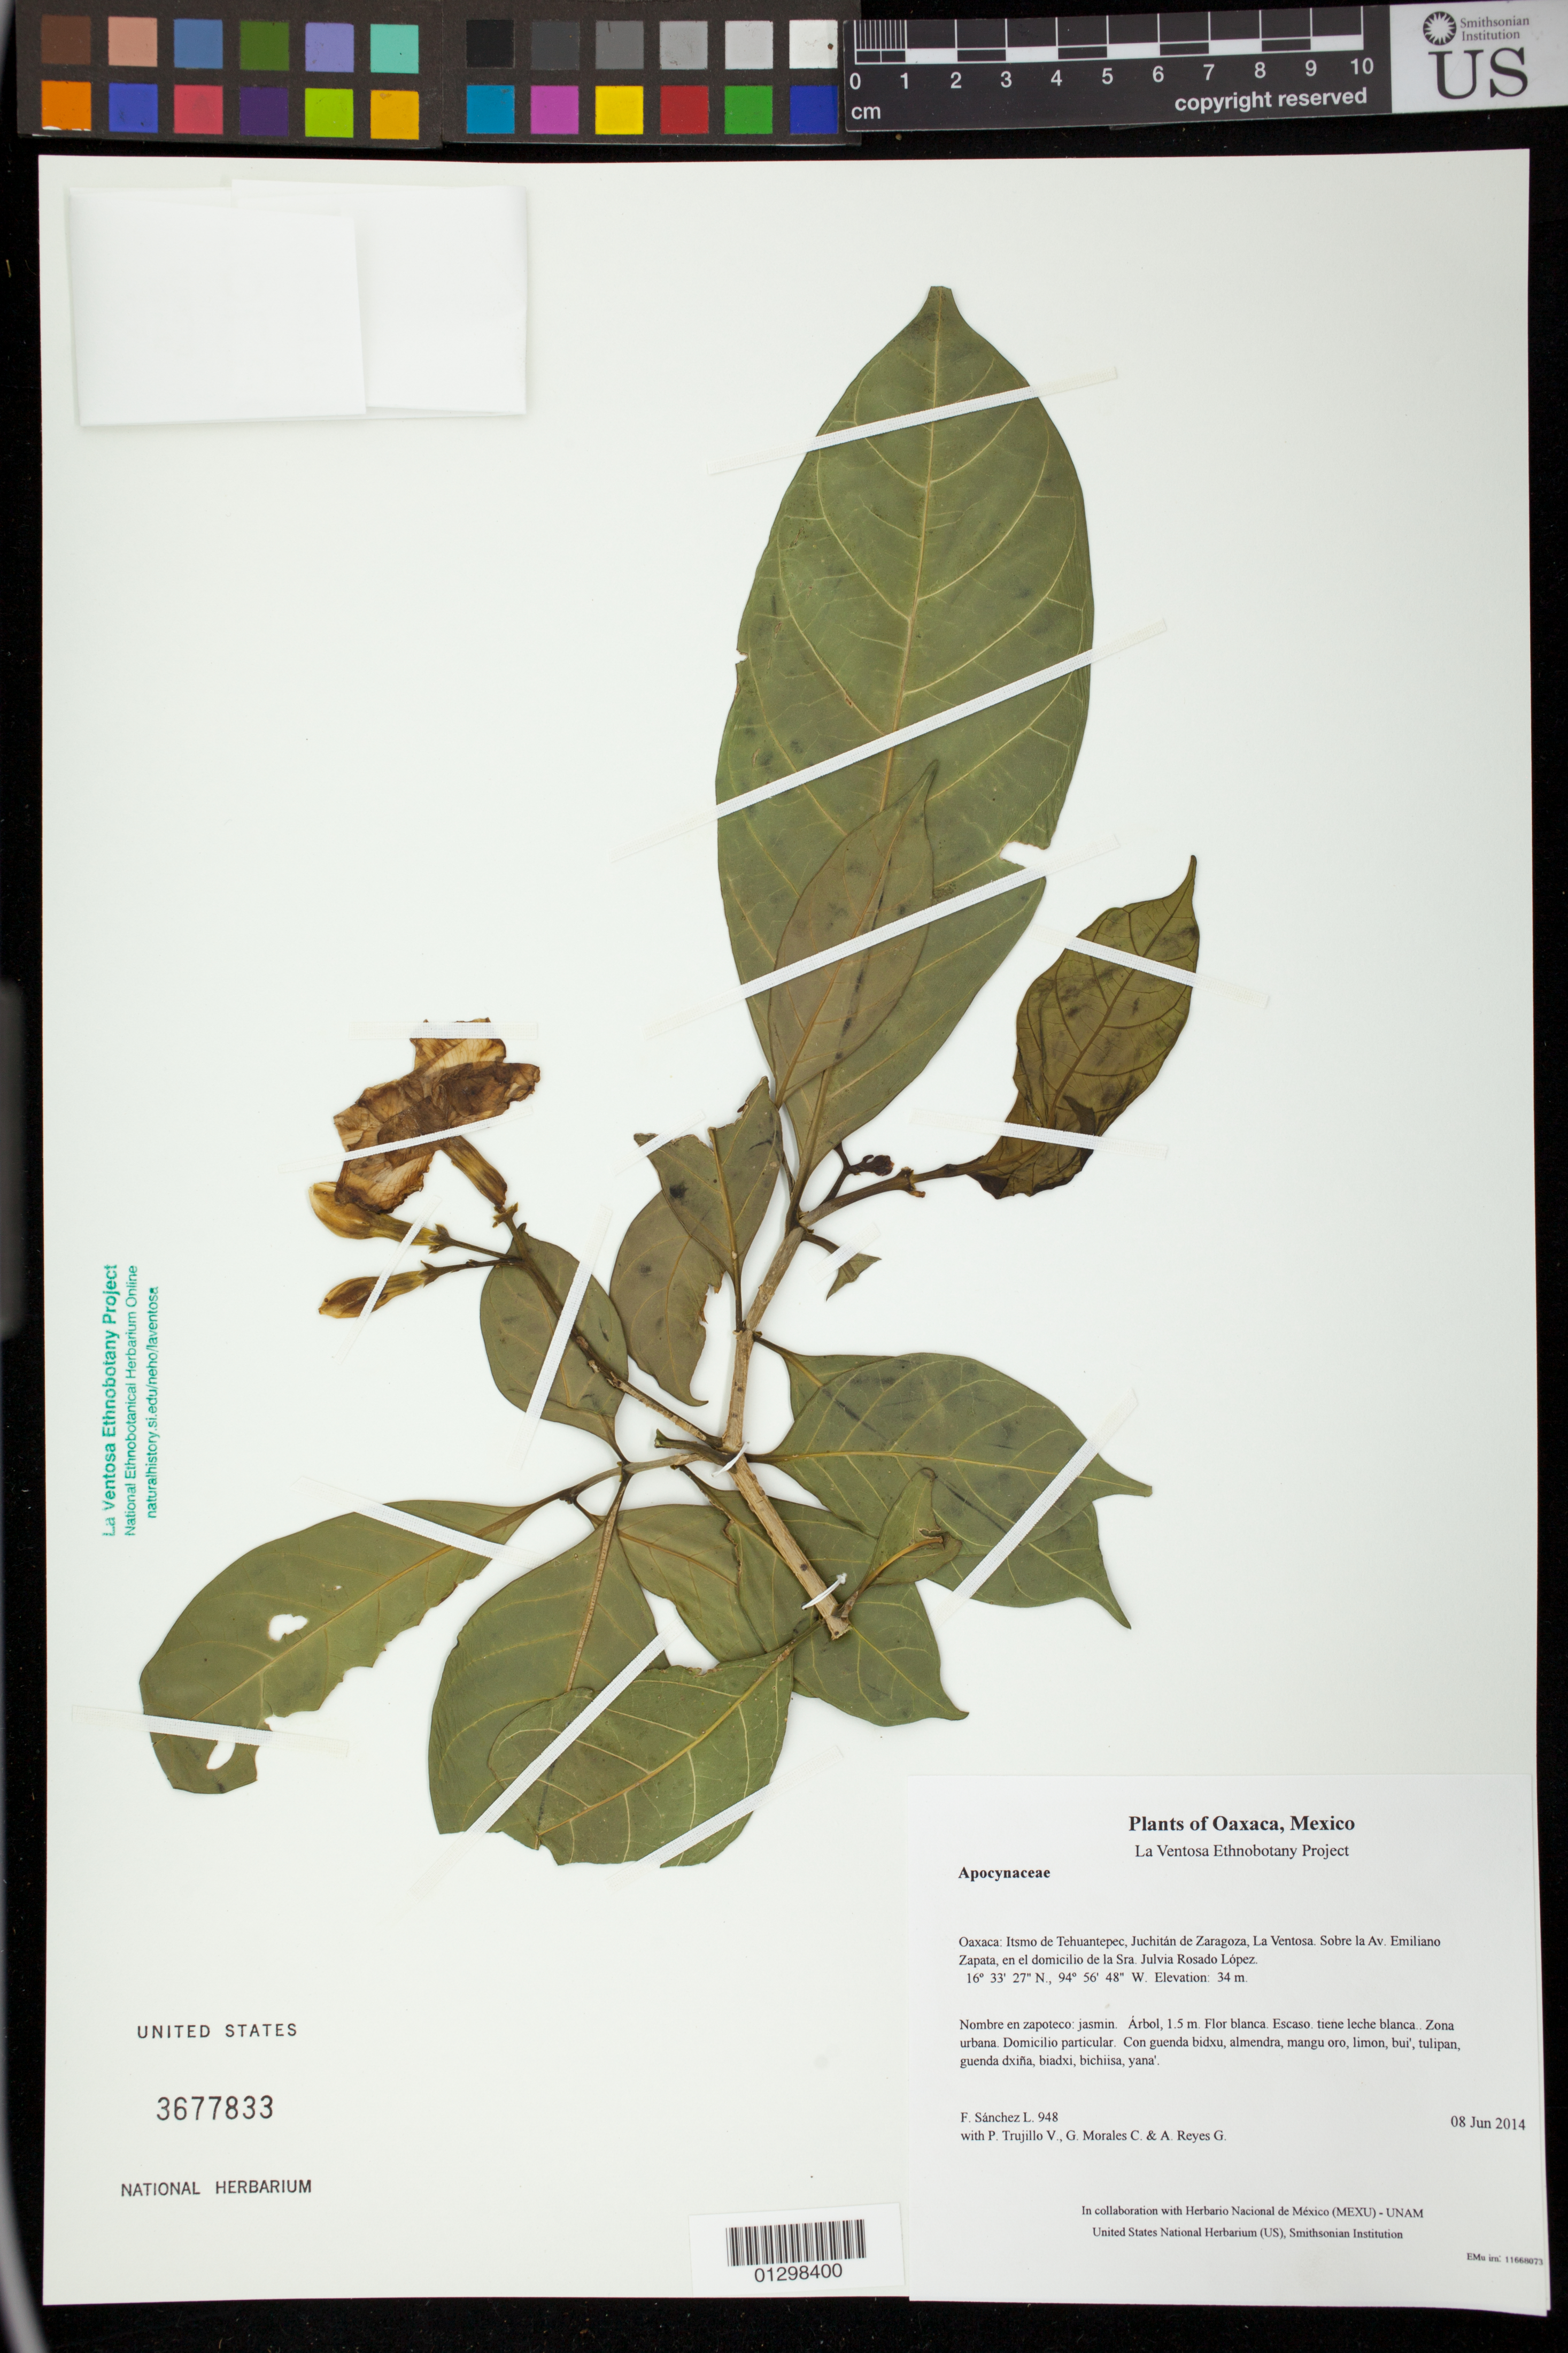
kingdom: Plantae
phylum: Tracheophyta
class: Magnoliopsida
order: Gentianales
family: Apocynaceae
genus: Tabernaemontana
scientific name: Tabernaemontana divaricata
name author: (L.) R. Br. ex Roem. & Schult.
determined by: Velasco G., Kenia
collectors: F. Sánchez L., P. Trujillo V., G. Morales C. & A. Reyes G.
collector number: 948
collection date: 2014-06-08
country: Mexico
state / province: Oaxaca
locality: Itsmo de Tehuantepec, Juchitán de Zaragoza, La Ventosa. Sobre la Av. Emiliano Zapata, en el domicilio de la Sra. Julvia Rosado López.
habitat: Zona urbana. Domicilio particular.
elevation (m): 34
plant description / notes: MEXU, SERO, US; Yaga. 1.5 m. Guie' naquichi'. Huaxie'.; jazmin japones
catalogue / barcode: US 3677833